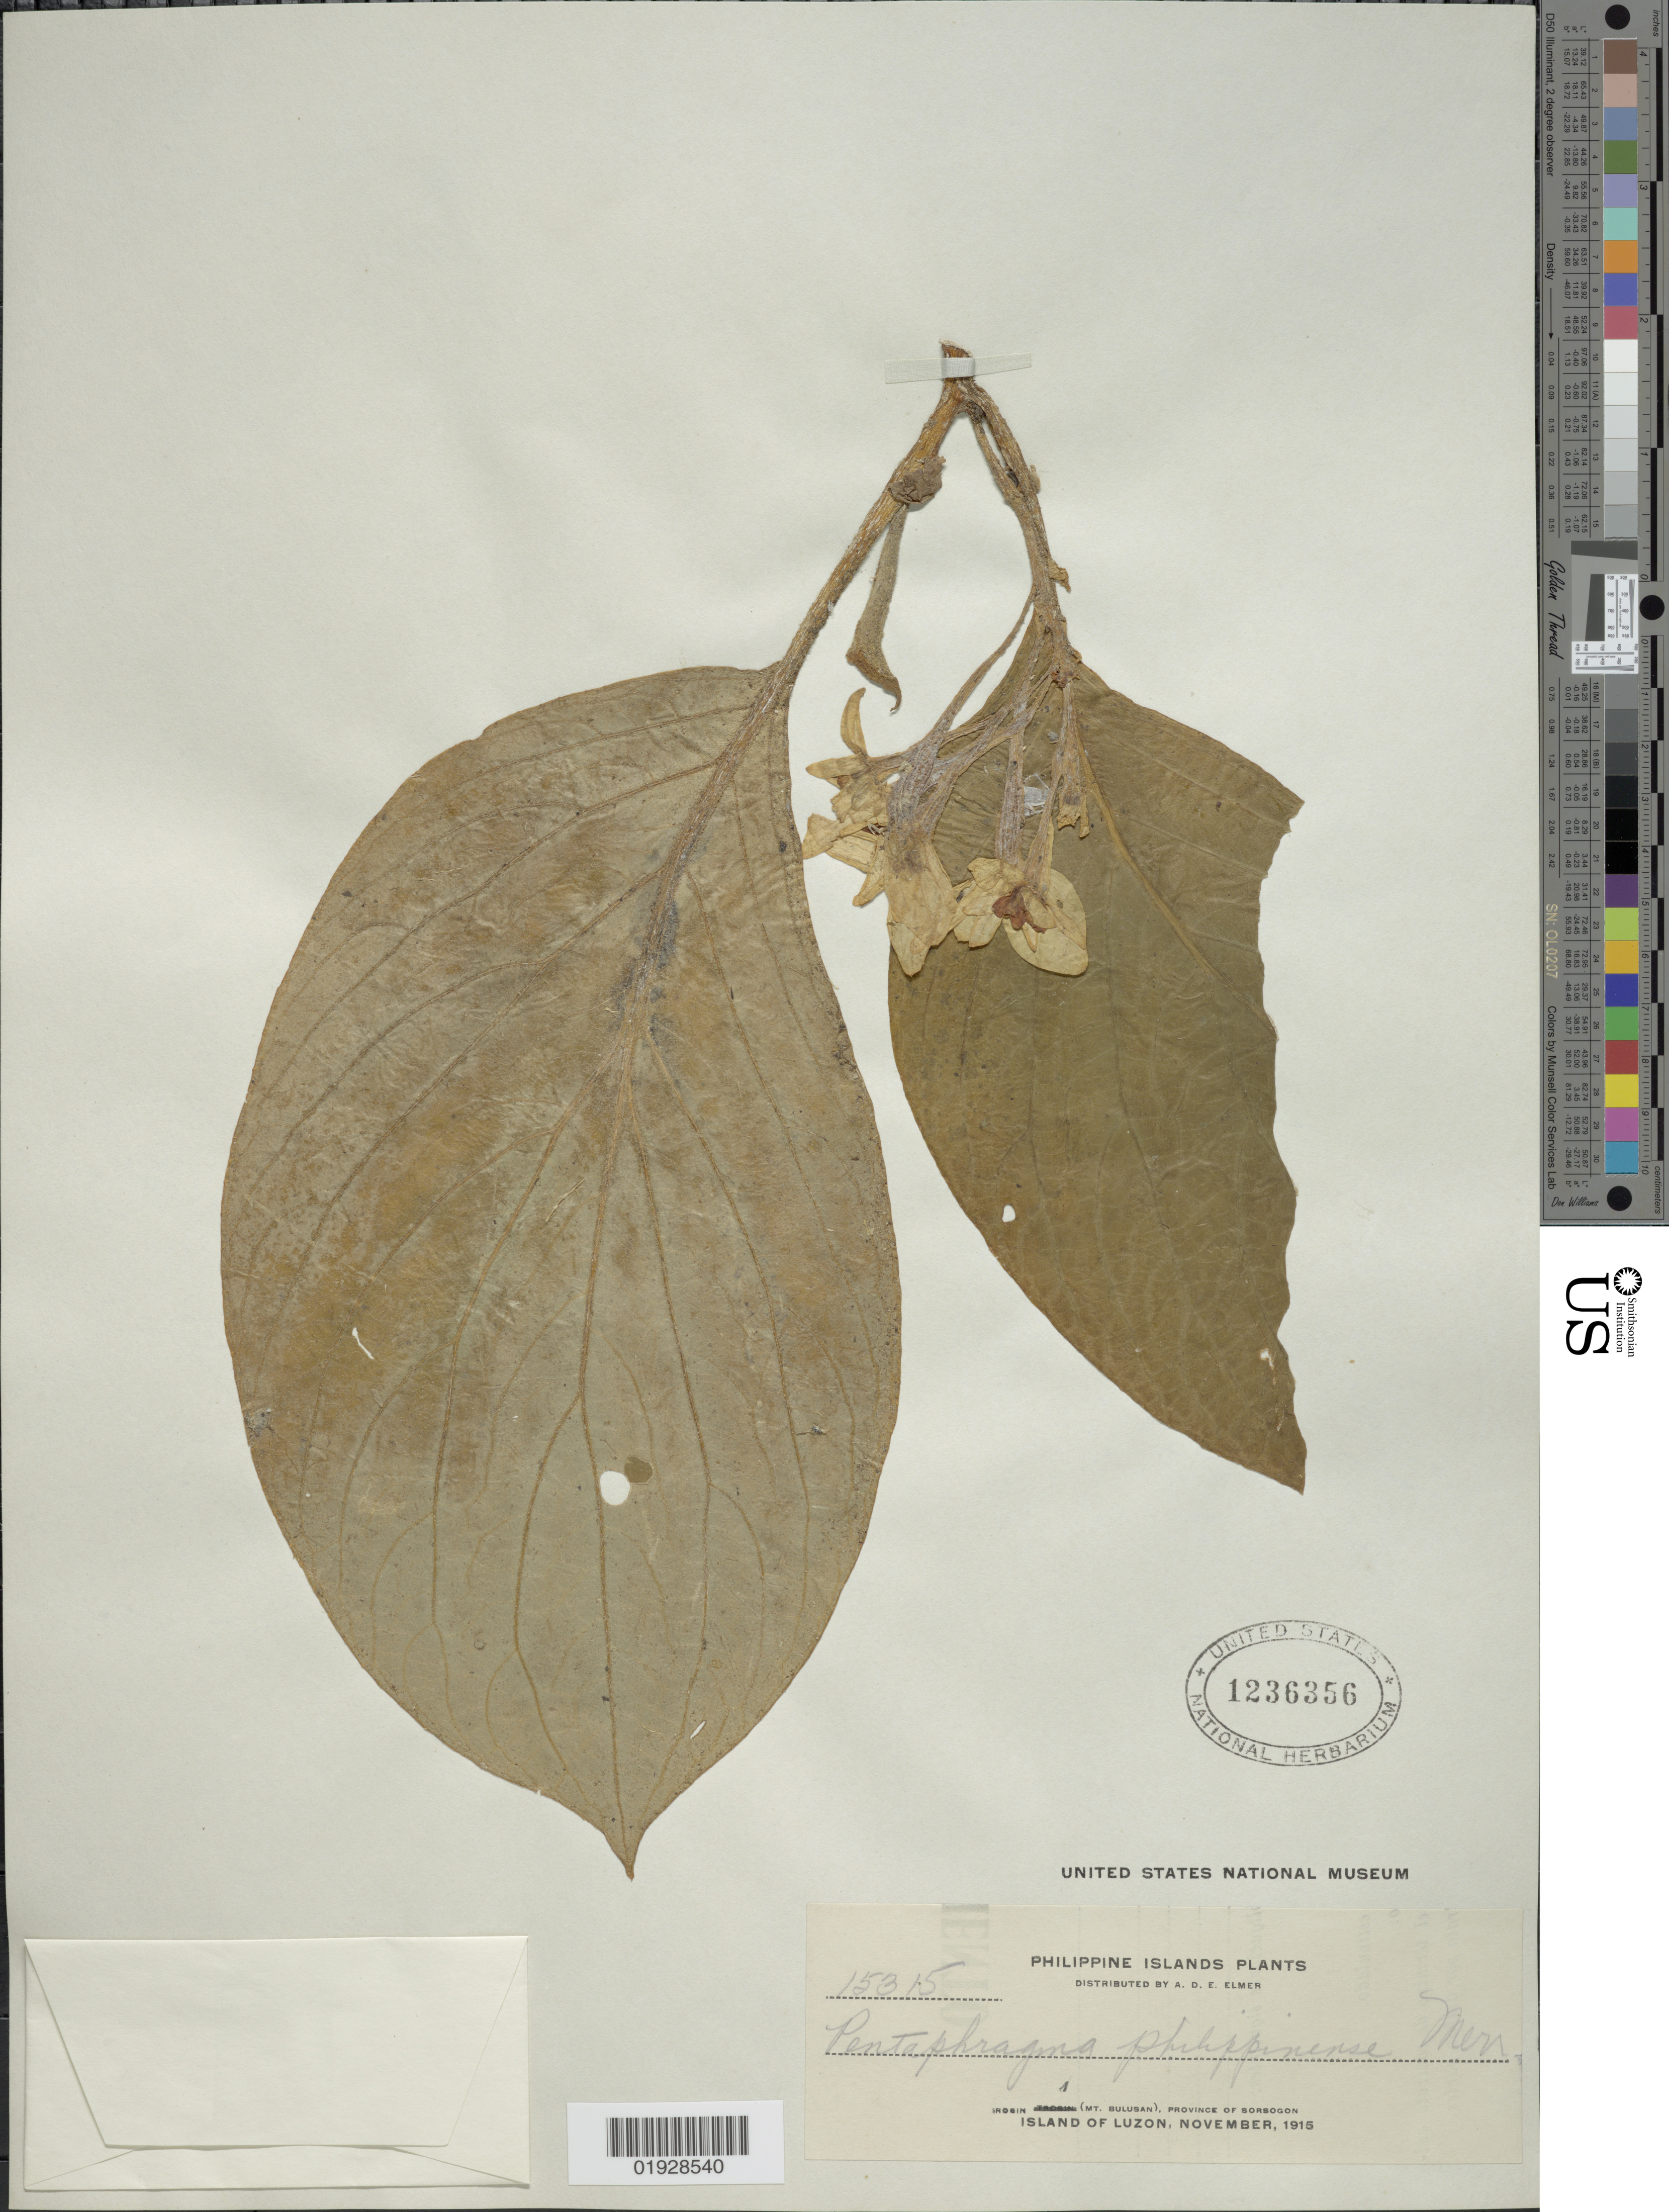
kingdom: Plantae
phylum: Tracheophyta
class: Magnoliopsida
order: Asterales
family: Pentaphragmataceae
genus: Pentaphragma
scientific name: Pentaphragma philippinensis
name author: Merr.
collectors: A. D. E. Elmer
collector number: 15315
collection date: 1915-11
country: Philippines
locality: Irosin (Mt. Bulusan), Province of Sorsogon. Island of Luzon.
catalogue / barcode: US 1236356